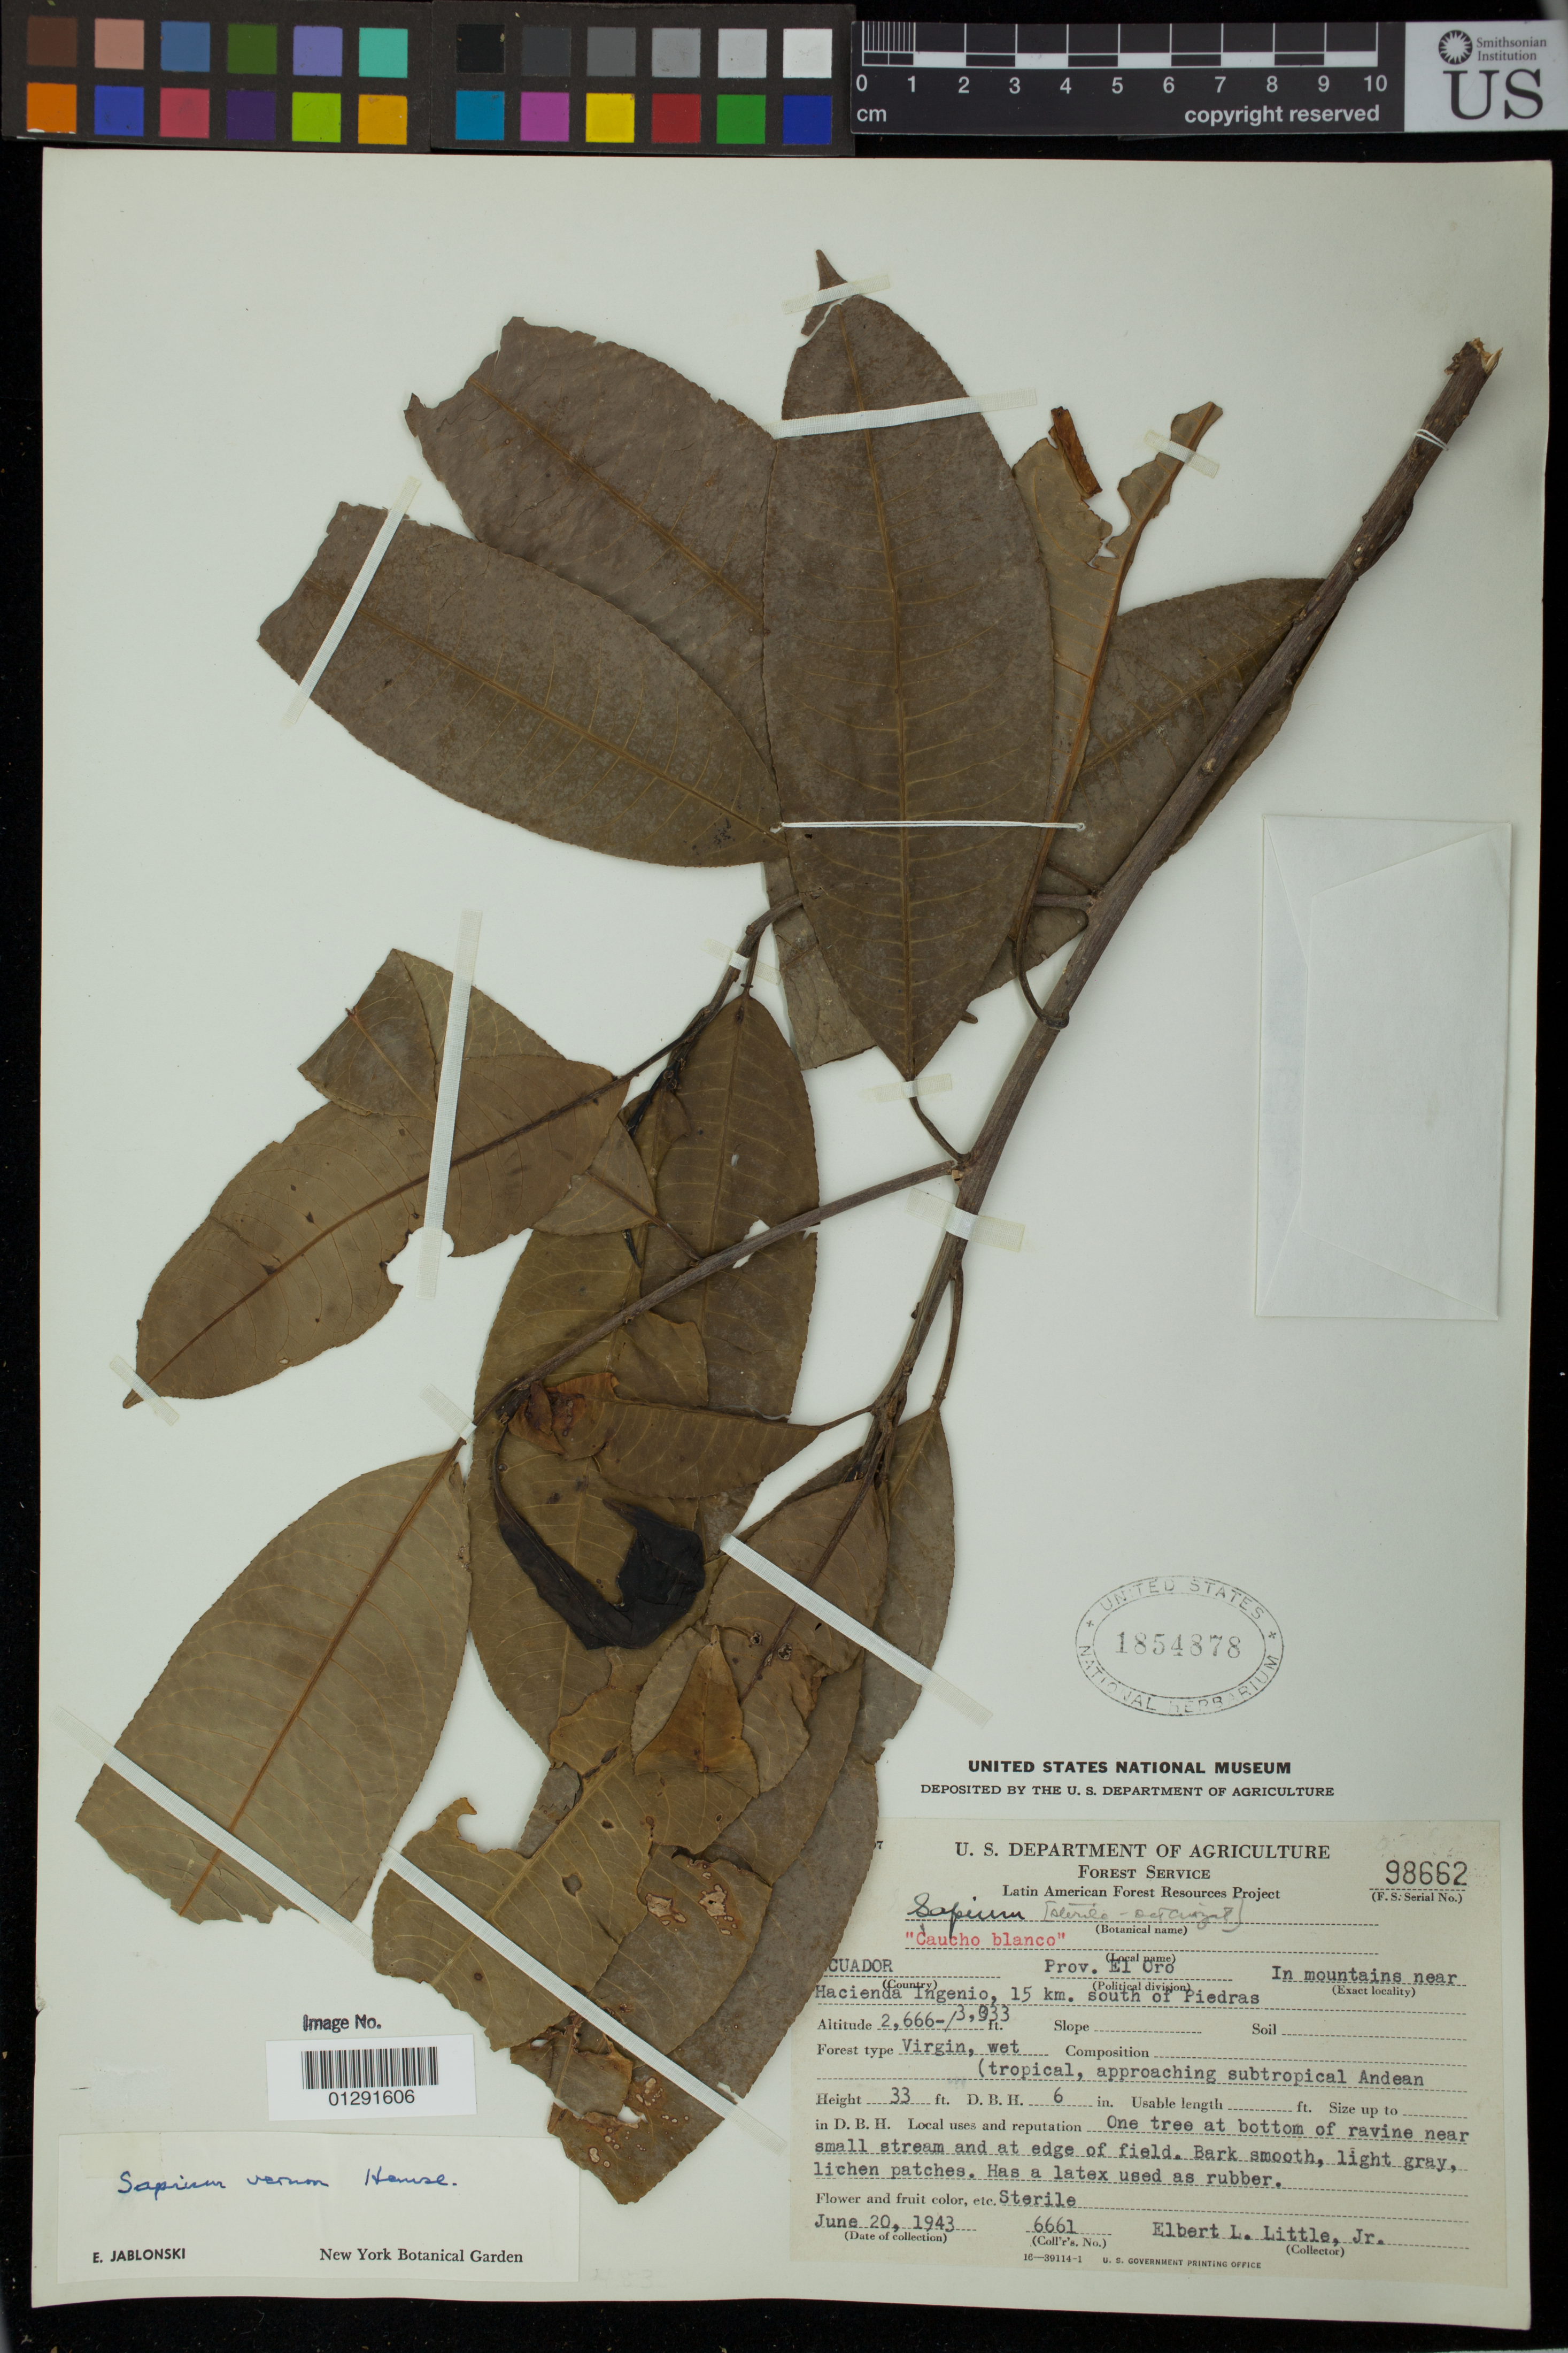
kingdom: Plantae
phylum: Tracheophyta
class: Magnoliopsida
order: Malpighiales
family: Euphorbiaceae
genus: Sapium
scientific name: Sapium stylare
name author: Müll. Arg.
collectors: E. L. Little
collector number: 6661 (USDA Forest Service Serial No. 98662)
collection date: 1943-06-20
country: Ecuador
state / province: El Oro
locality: In mountains near Hacienda Ingenio, 15 km. south of Piedras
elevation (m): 813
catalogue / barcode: US 1854878